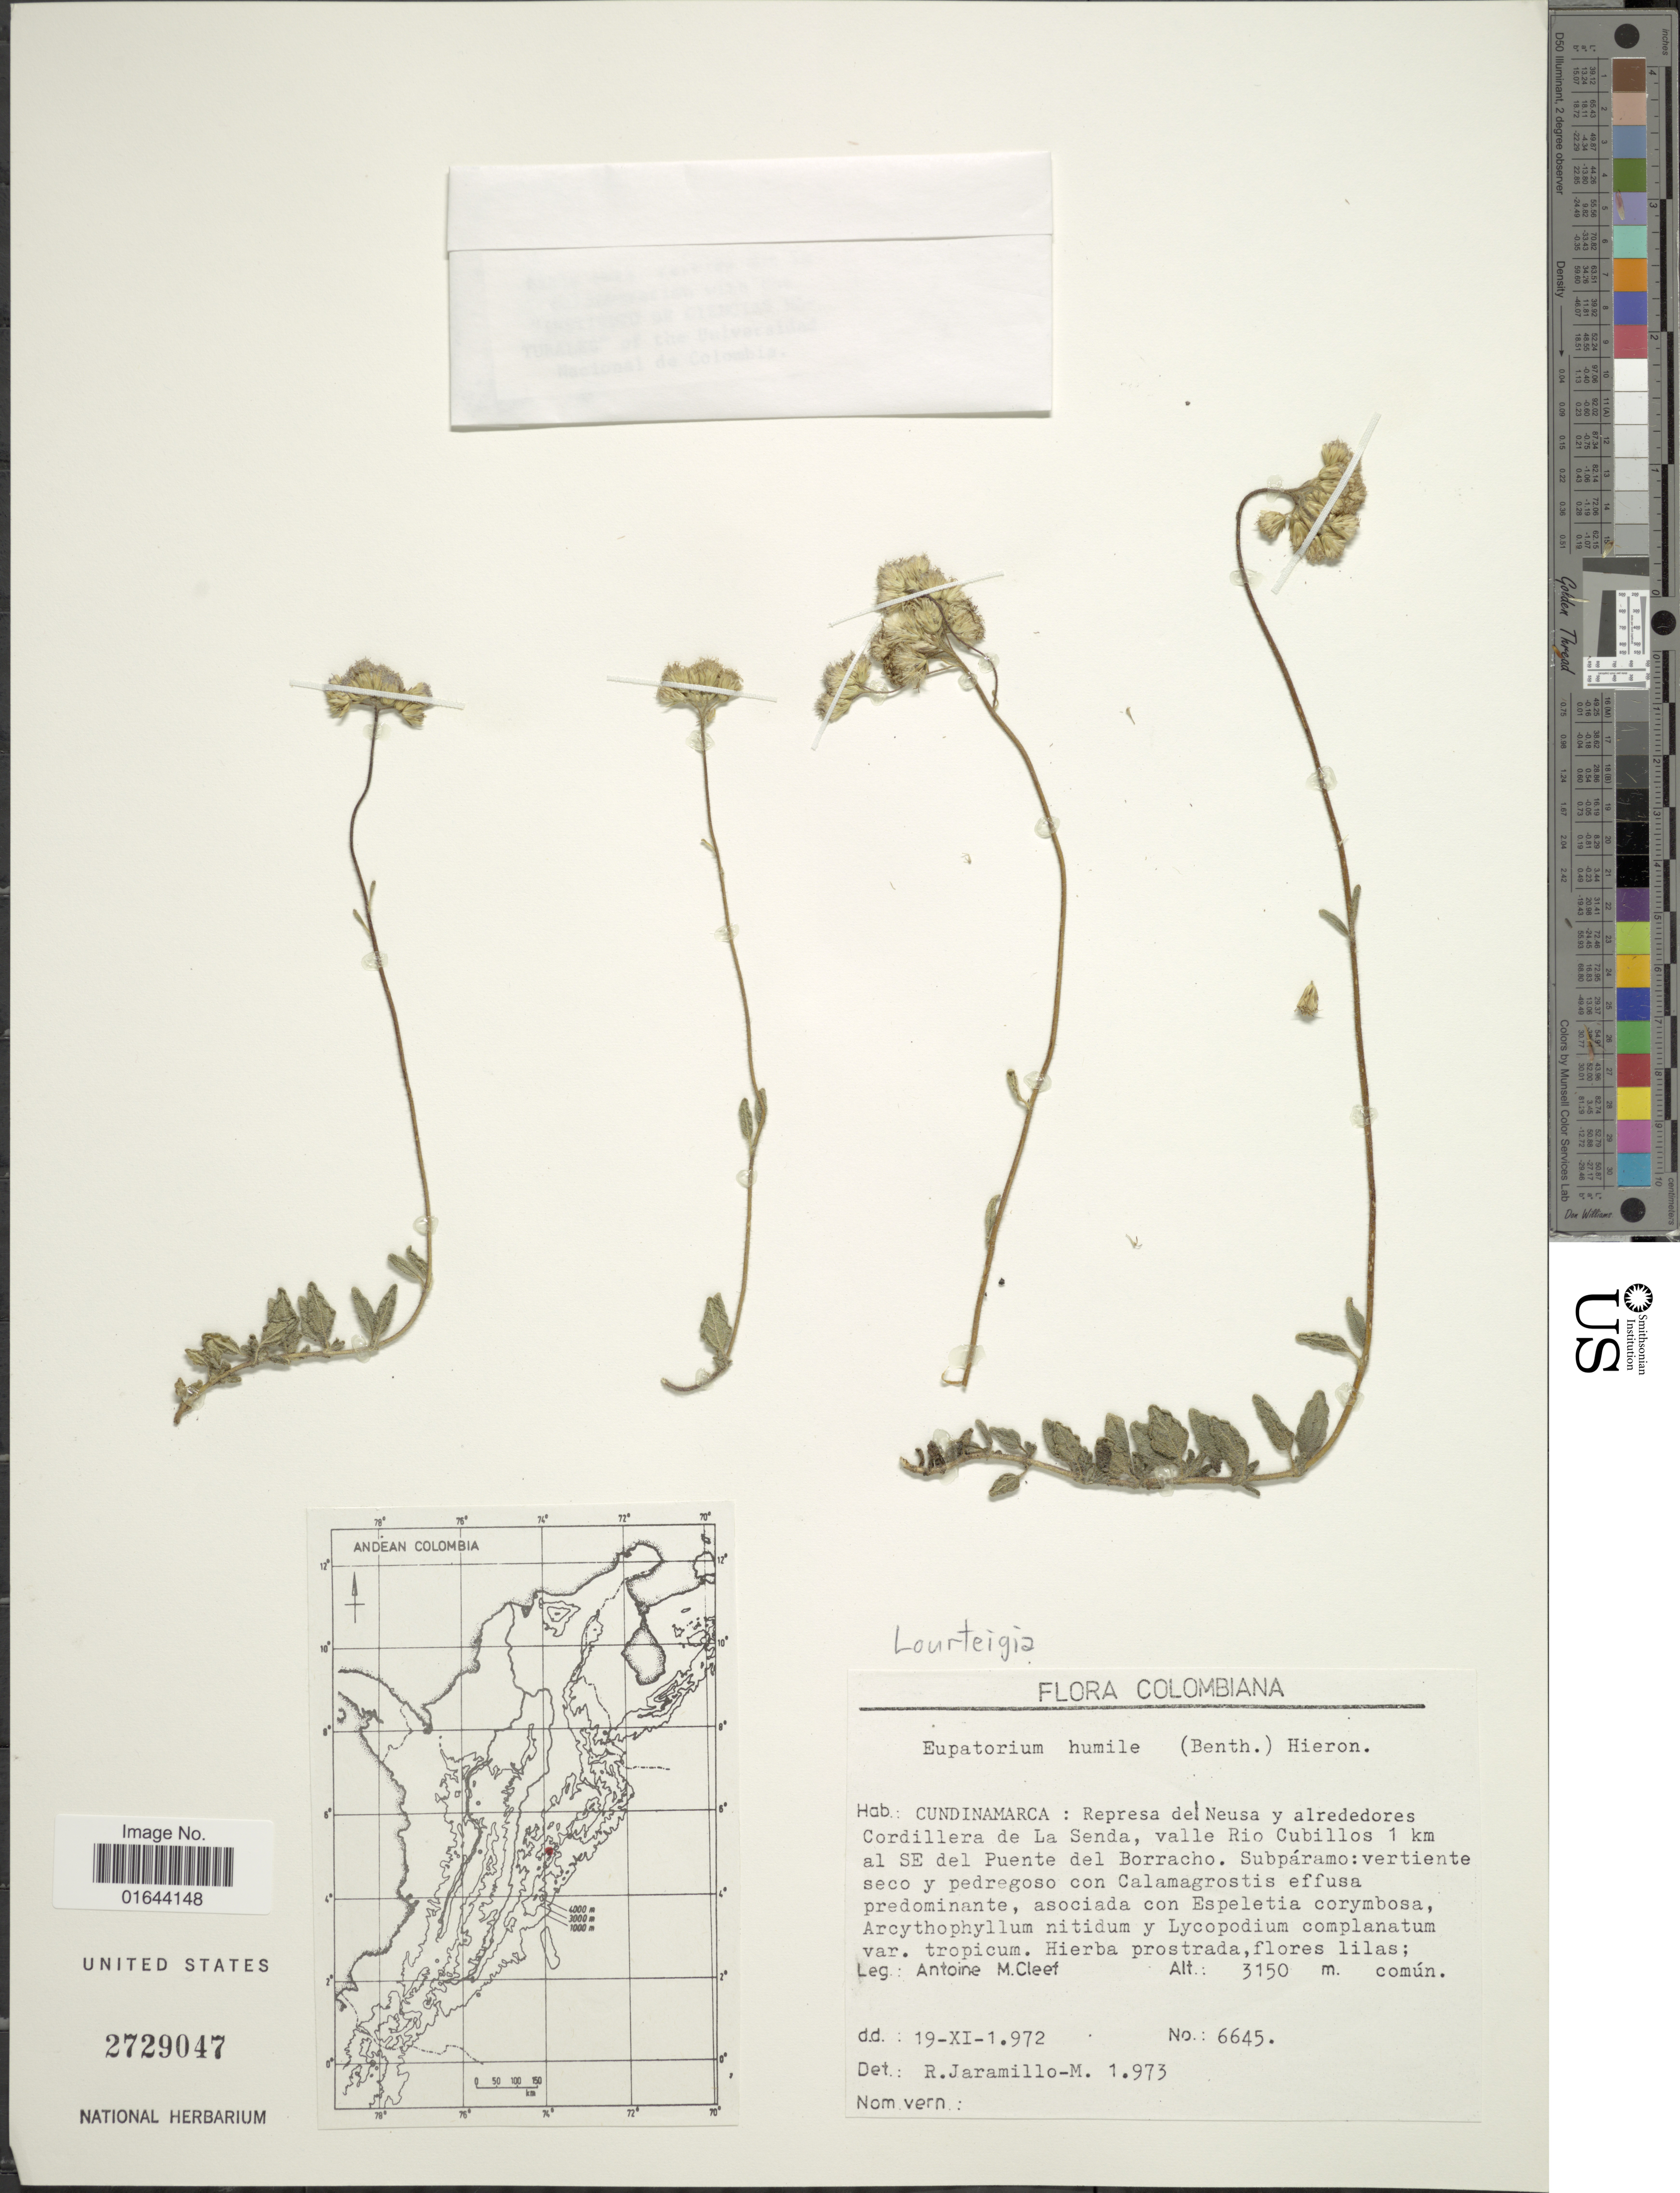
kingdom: Plantae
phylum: Tracheophyta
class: Magnoliopsida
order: Asterales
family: Asteraceae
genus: Lourteigia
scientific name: Lourteigia humilis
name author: (Benth.) R.M. King & H. Rob.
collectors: A. M. Cleef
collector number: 6645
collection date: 1972-11-19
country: Colombia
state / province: Cundinamarca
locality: Cundinamarca: Represa del Neusa y alrededores Cordillera de La Senda, valle Rio Cubillos 1 km al SE del Puente del Borracho.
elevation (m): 3150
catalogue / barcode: US 2729047